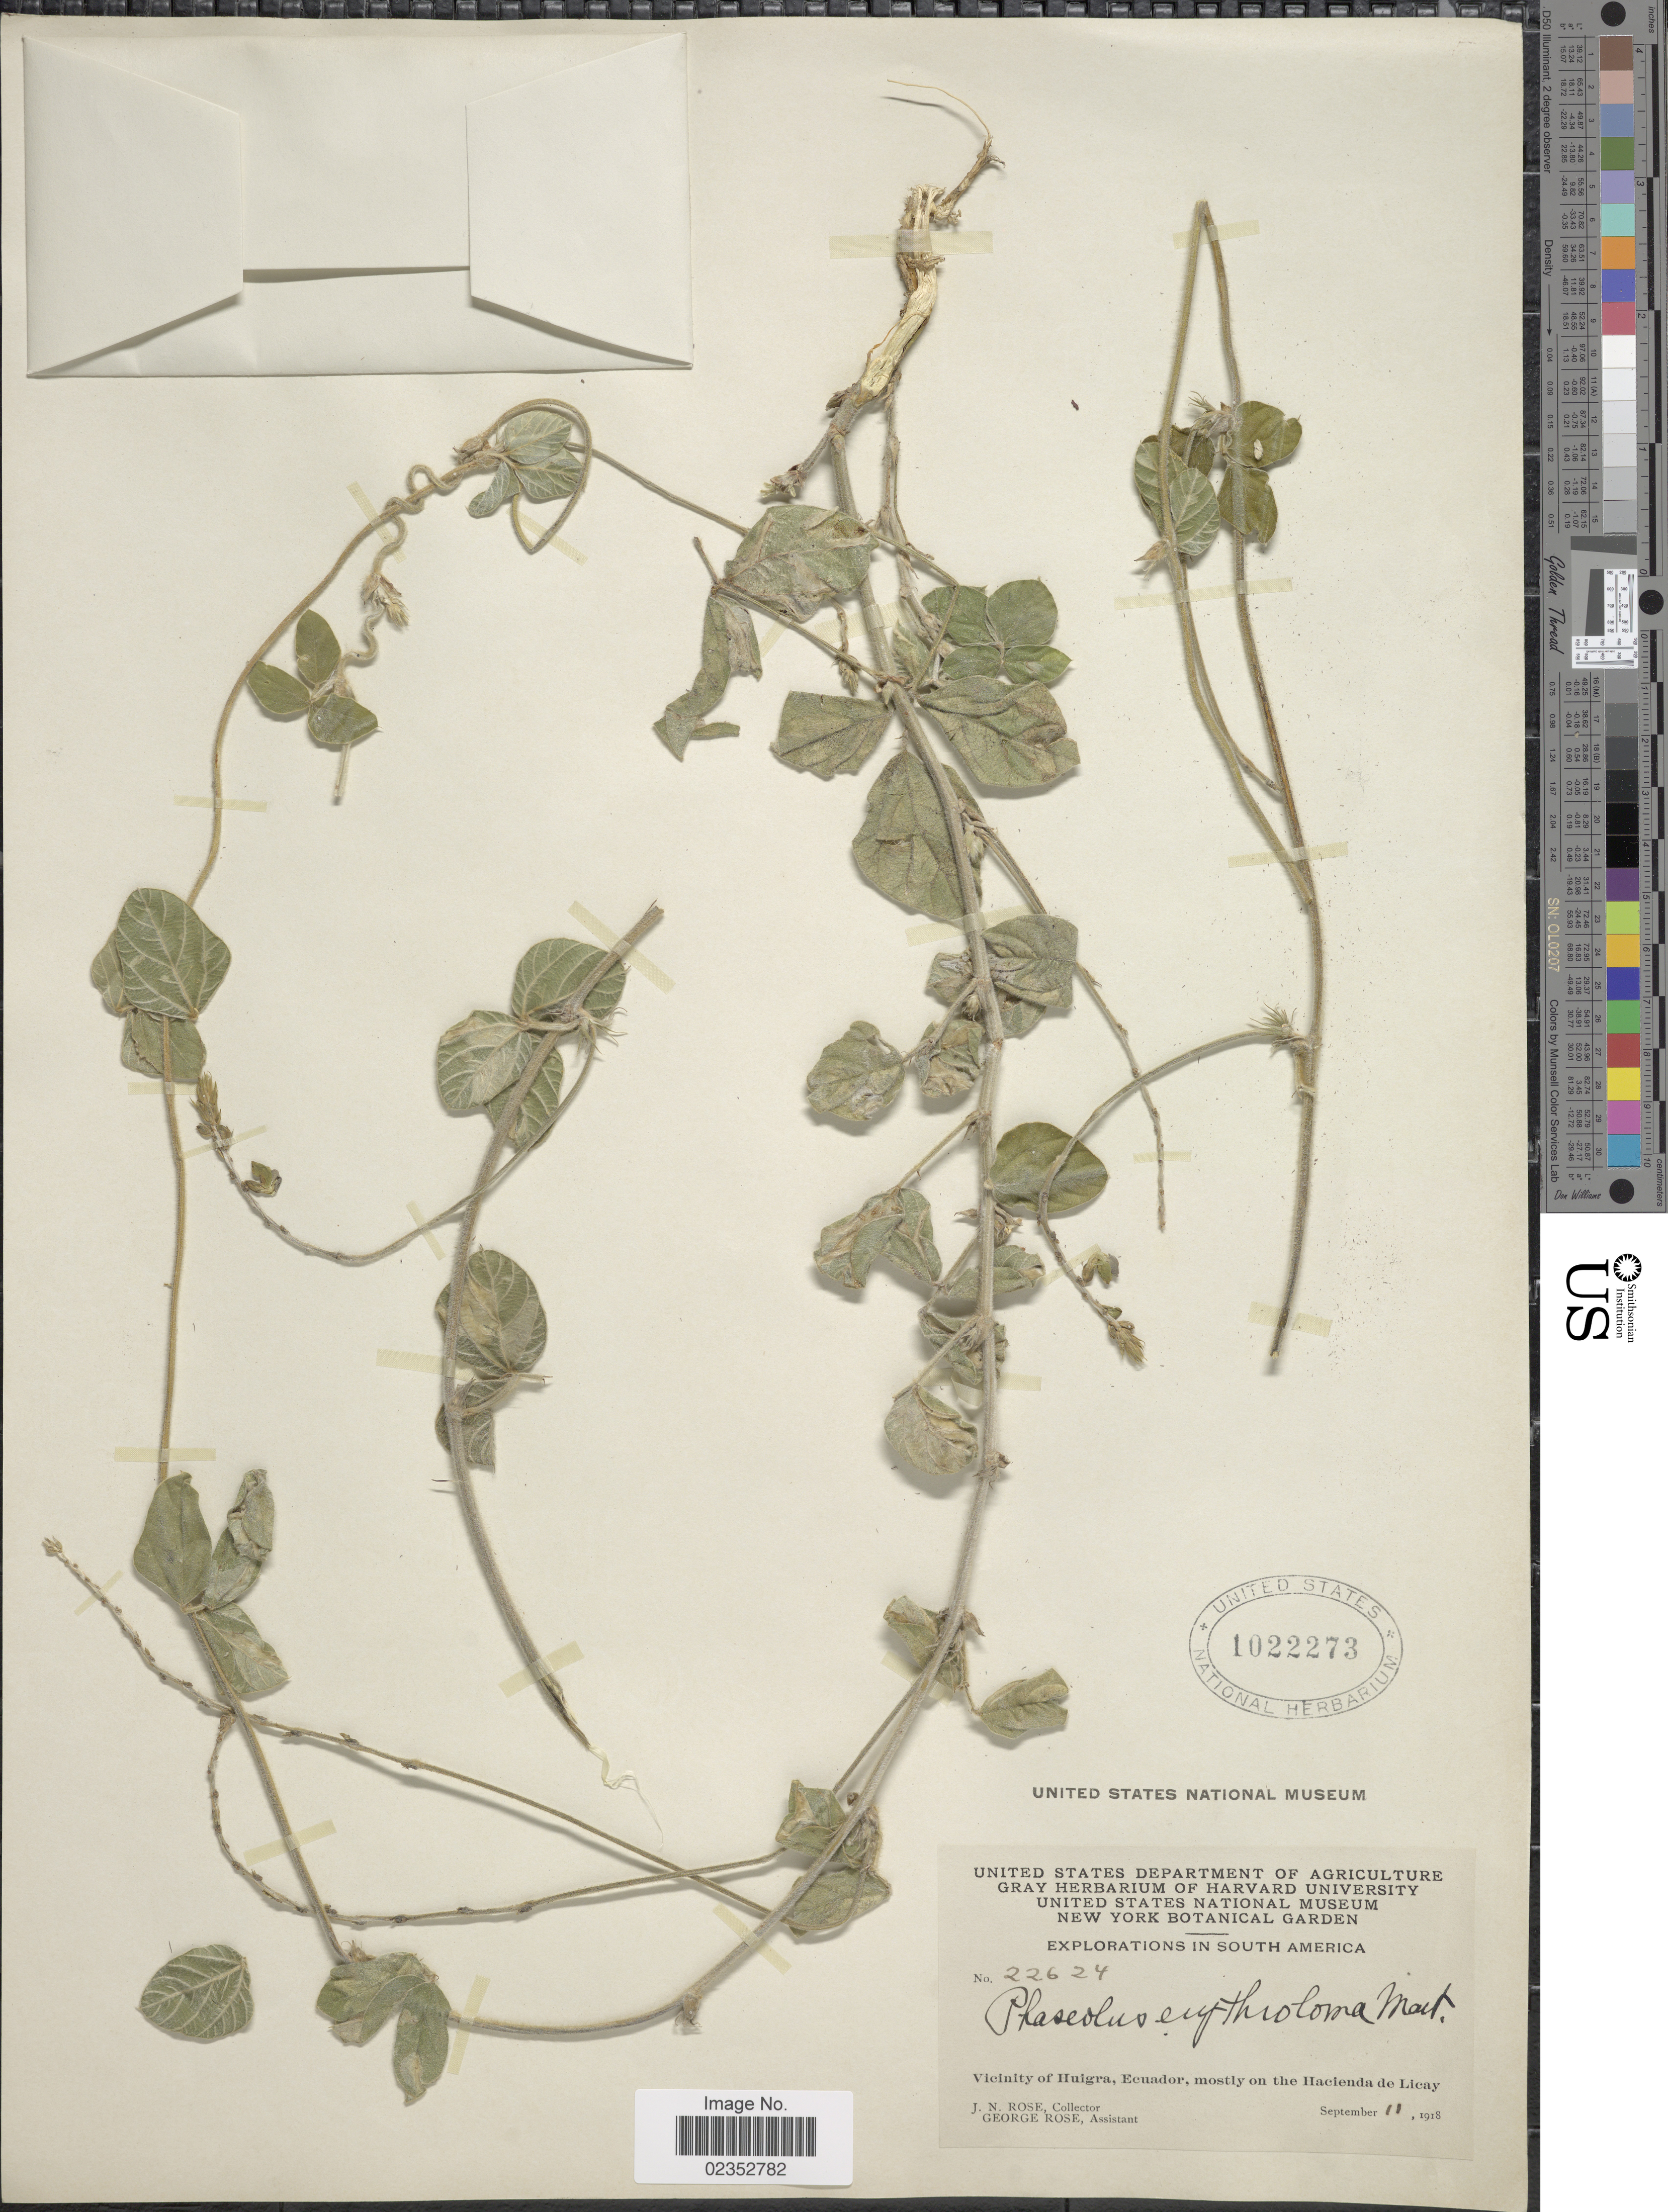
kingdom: Plantae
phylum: Tracheophyta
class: Magnoliopsida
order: Fabales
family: Fabaceae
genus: Macroptilium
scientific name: Macroptilium erythroloma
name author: (Mart. ex Benth.) Urb.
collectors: J. N. Rose & G. Rose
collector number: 22624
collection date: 1918-09-11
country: Ecuador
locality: Vicinity of Huigra, mostly on the Hacienda de Licay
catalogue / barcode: US 1022273